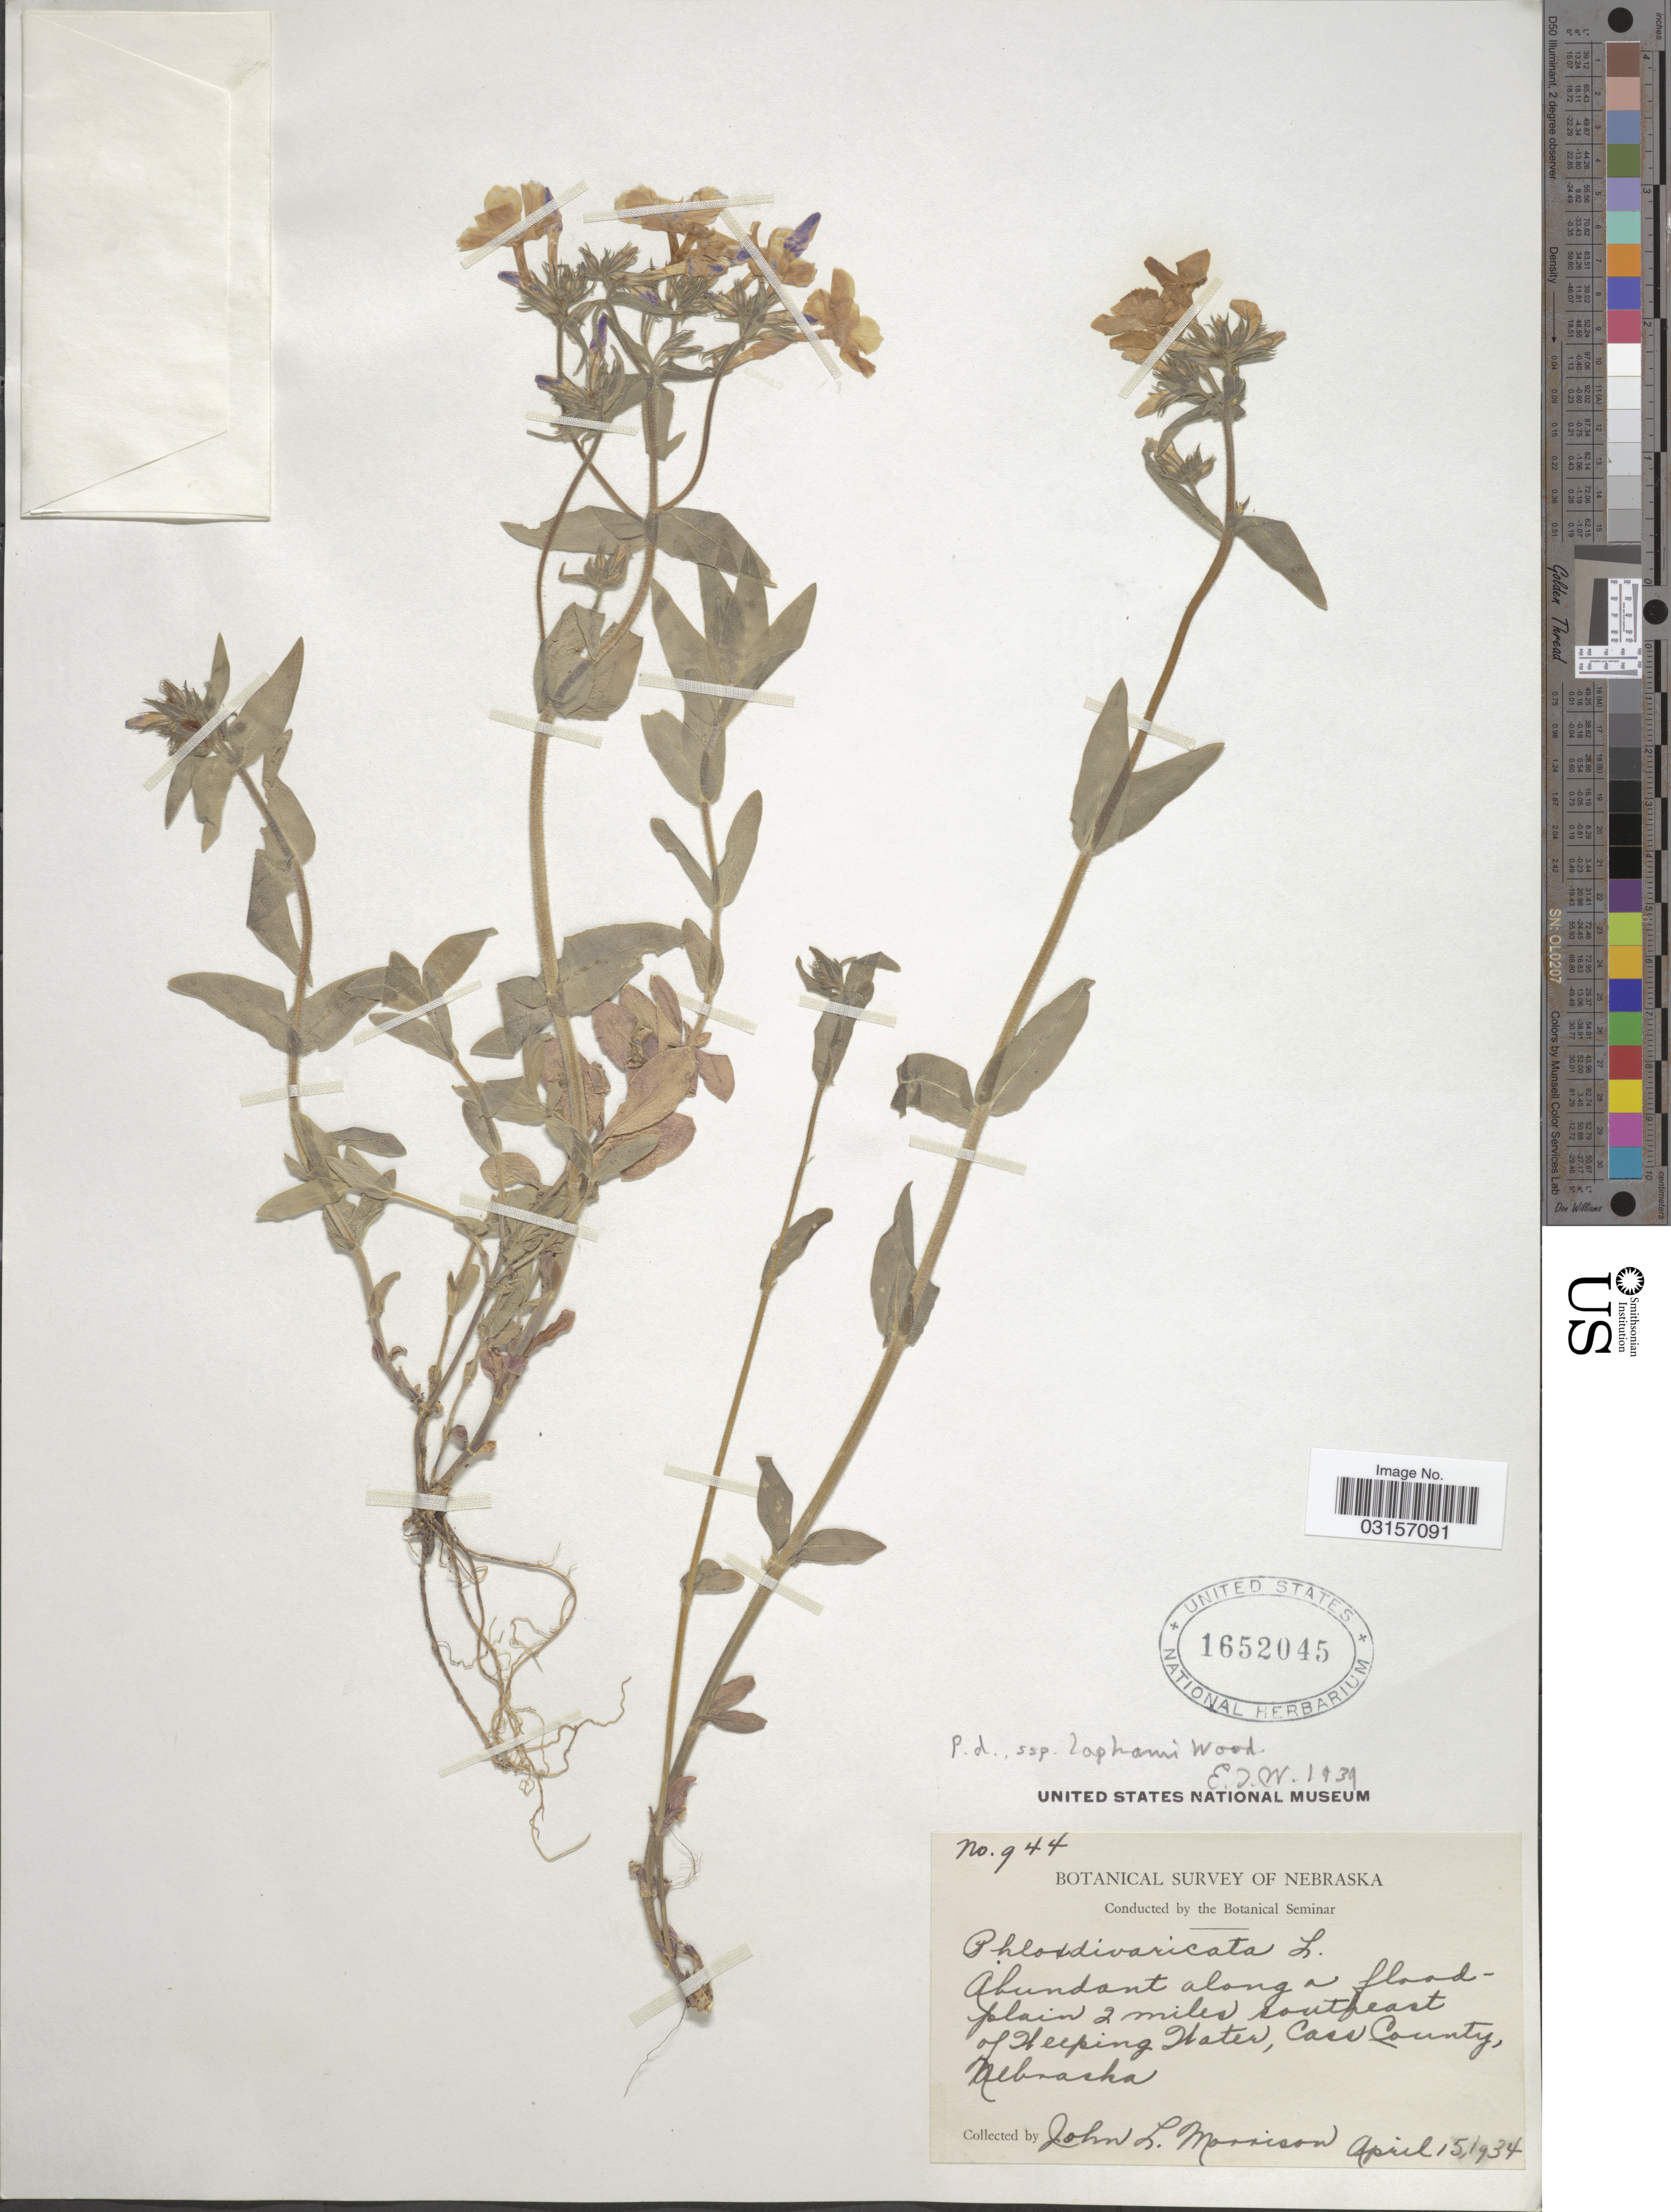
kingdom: Plantae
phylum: Tracheophyta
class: Magnoliopsida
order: Ericales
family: Polemoniaceae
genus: Phlox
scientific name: Phlox divaricata subsp. laphamii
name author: (Alph. Wood) Wherry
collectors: J. Morrison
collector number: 944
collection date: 1934-04-15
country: United States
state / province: Nebraska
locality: Abundant along a floodplain 2 miles southeast of Weeping Water, Cass County, Nebraska.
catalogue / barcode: US 1652045